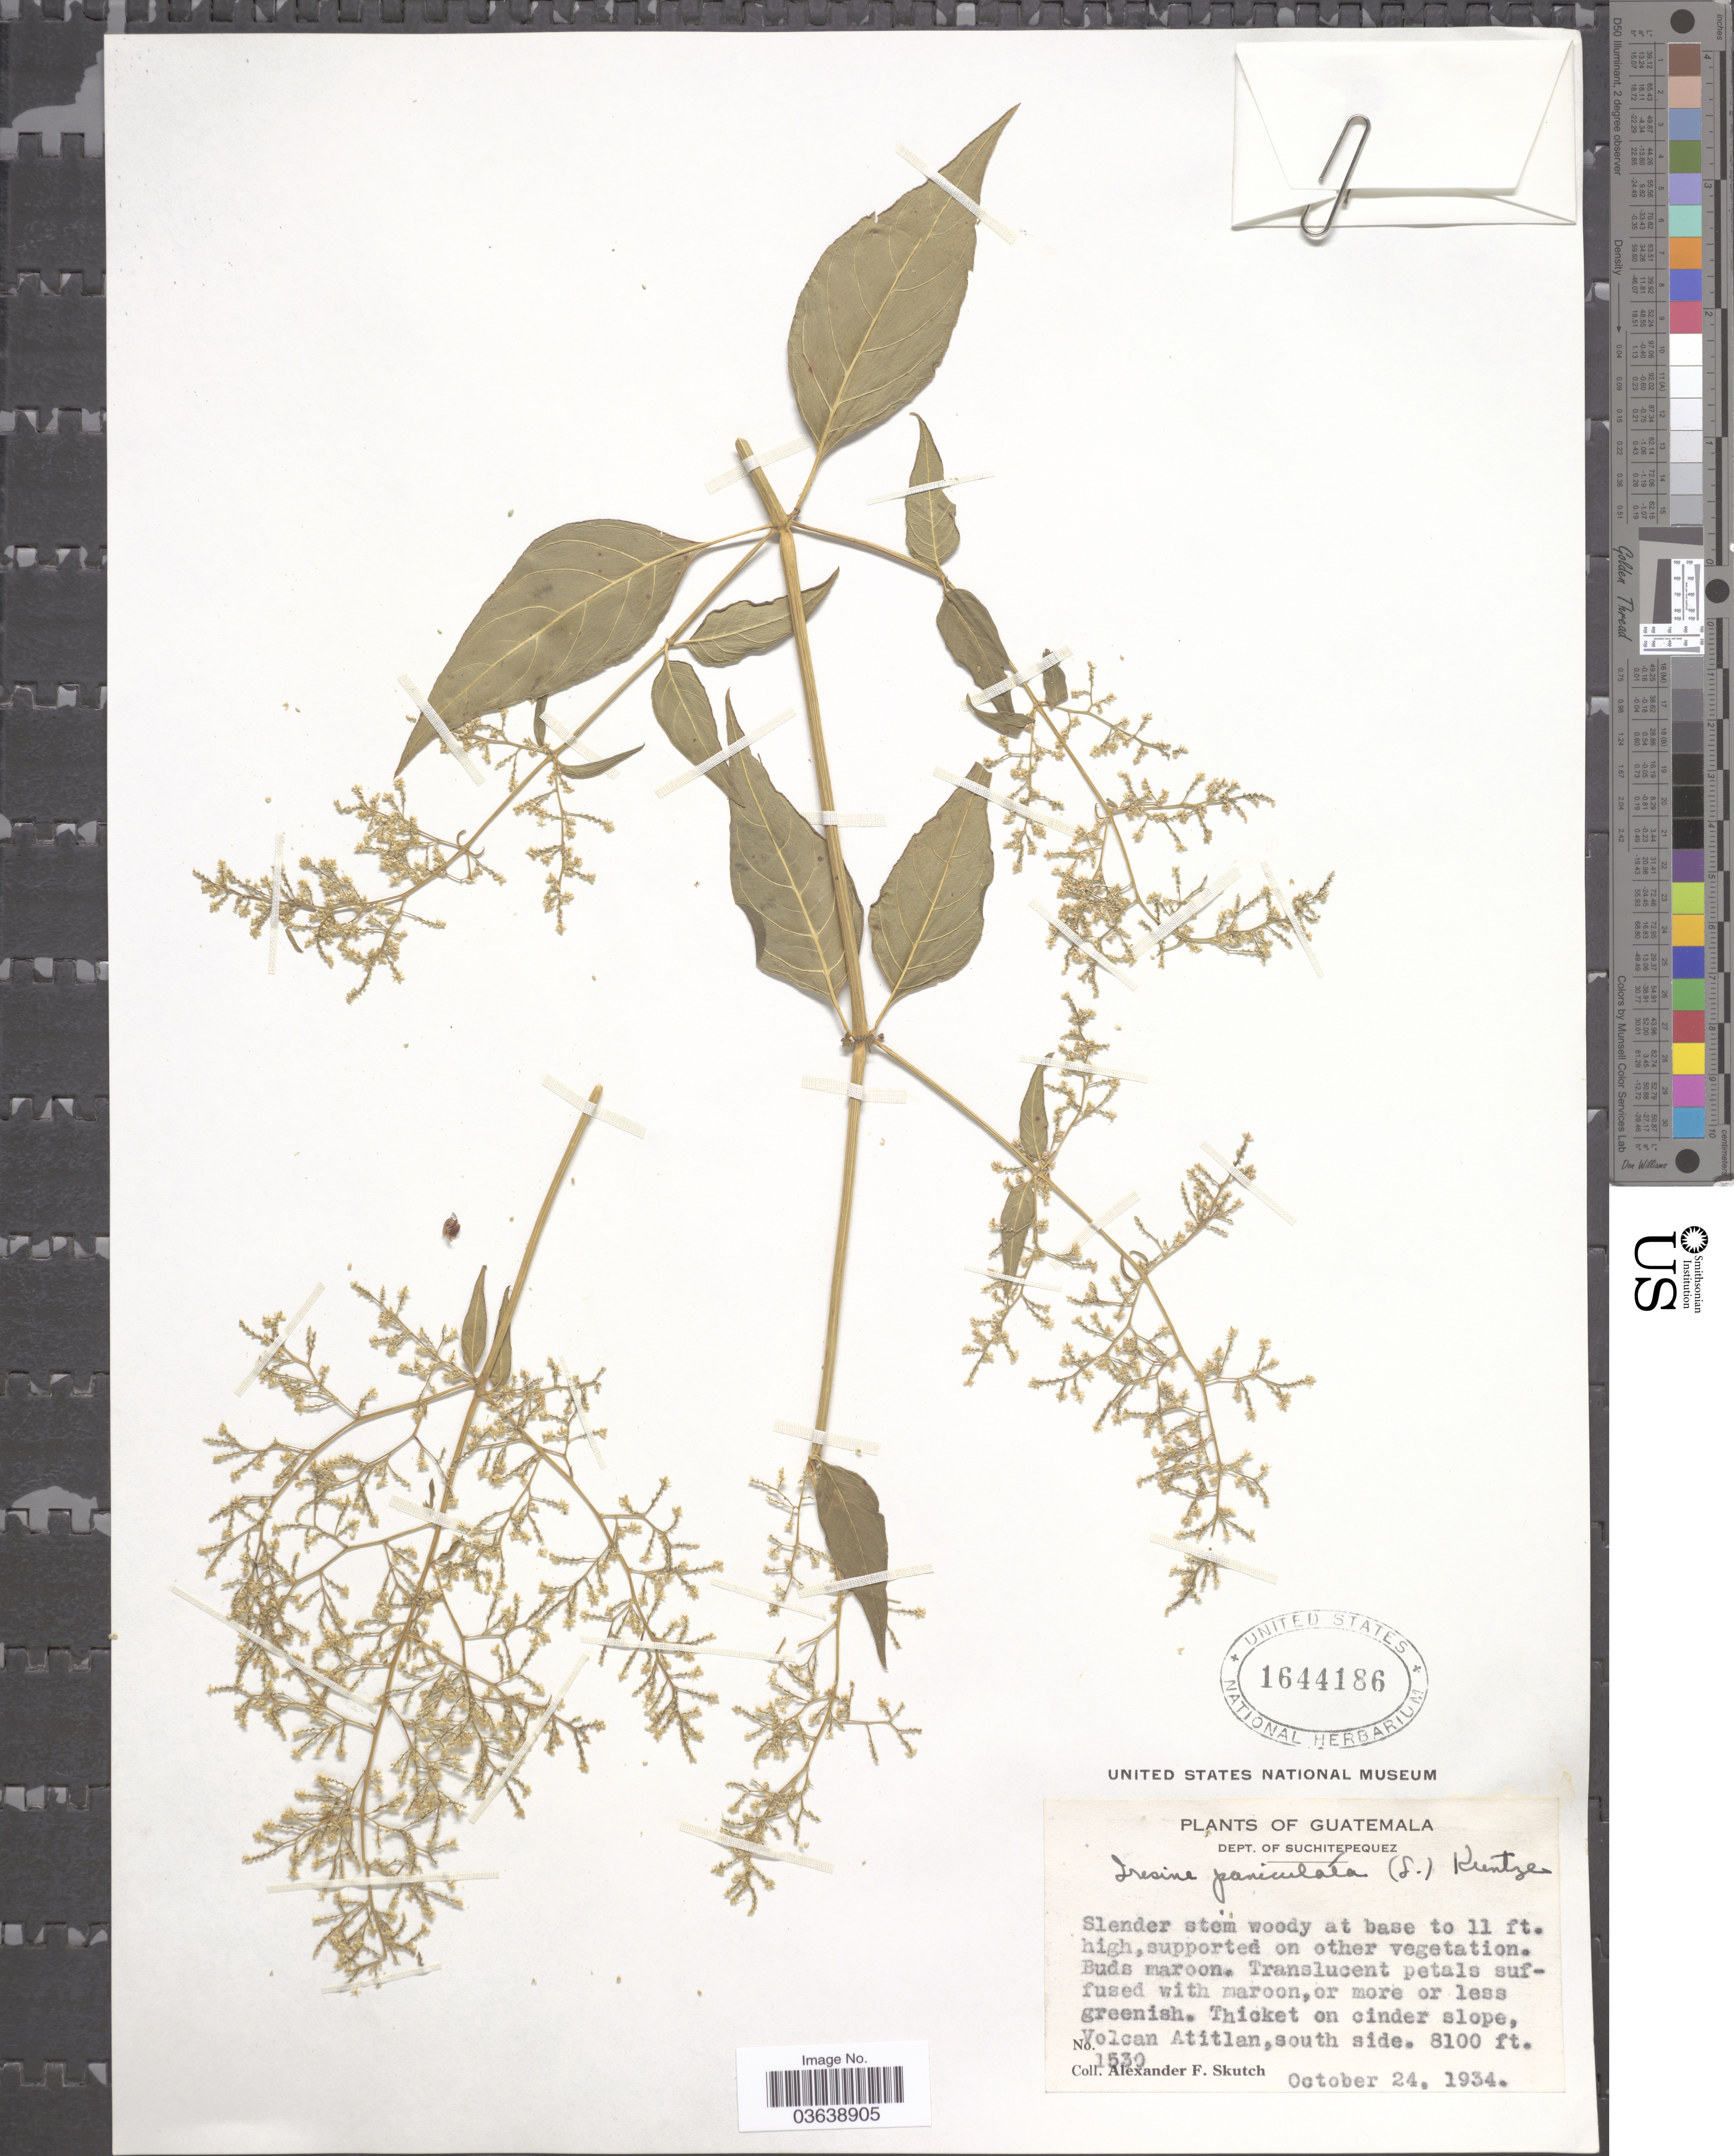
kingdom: Plantae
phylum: Tracheophyta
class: Magnoliopsida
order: Caryophyllales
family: Amaranthaceae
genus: Iresine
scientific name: Iresine celosia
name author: L.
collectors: A. F. Skutch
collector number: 1530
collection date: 1934-10-24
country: Guatemala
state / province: Suchitepéquez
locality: Dept. of Suchitepequez. Thicket on cinder slope, Volcan Atitlan, south side.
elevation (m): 2469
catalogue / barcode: US 1644186